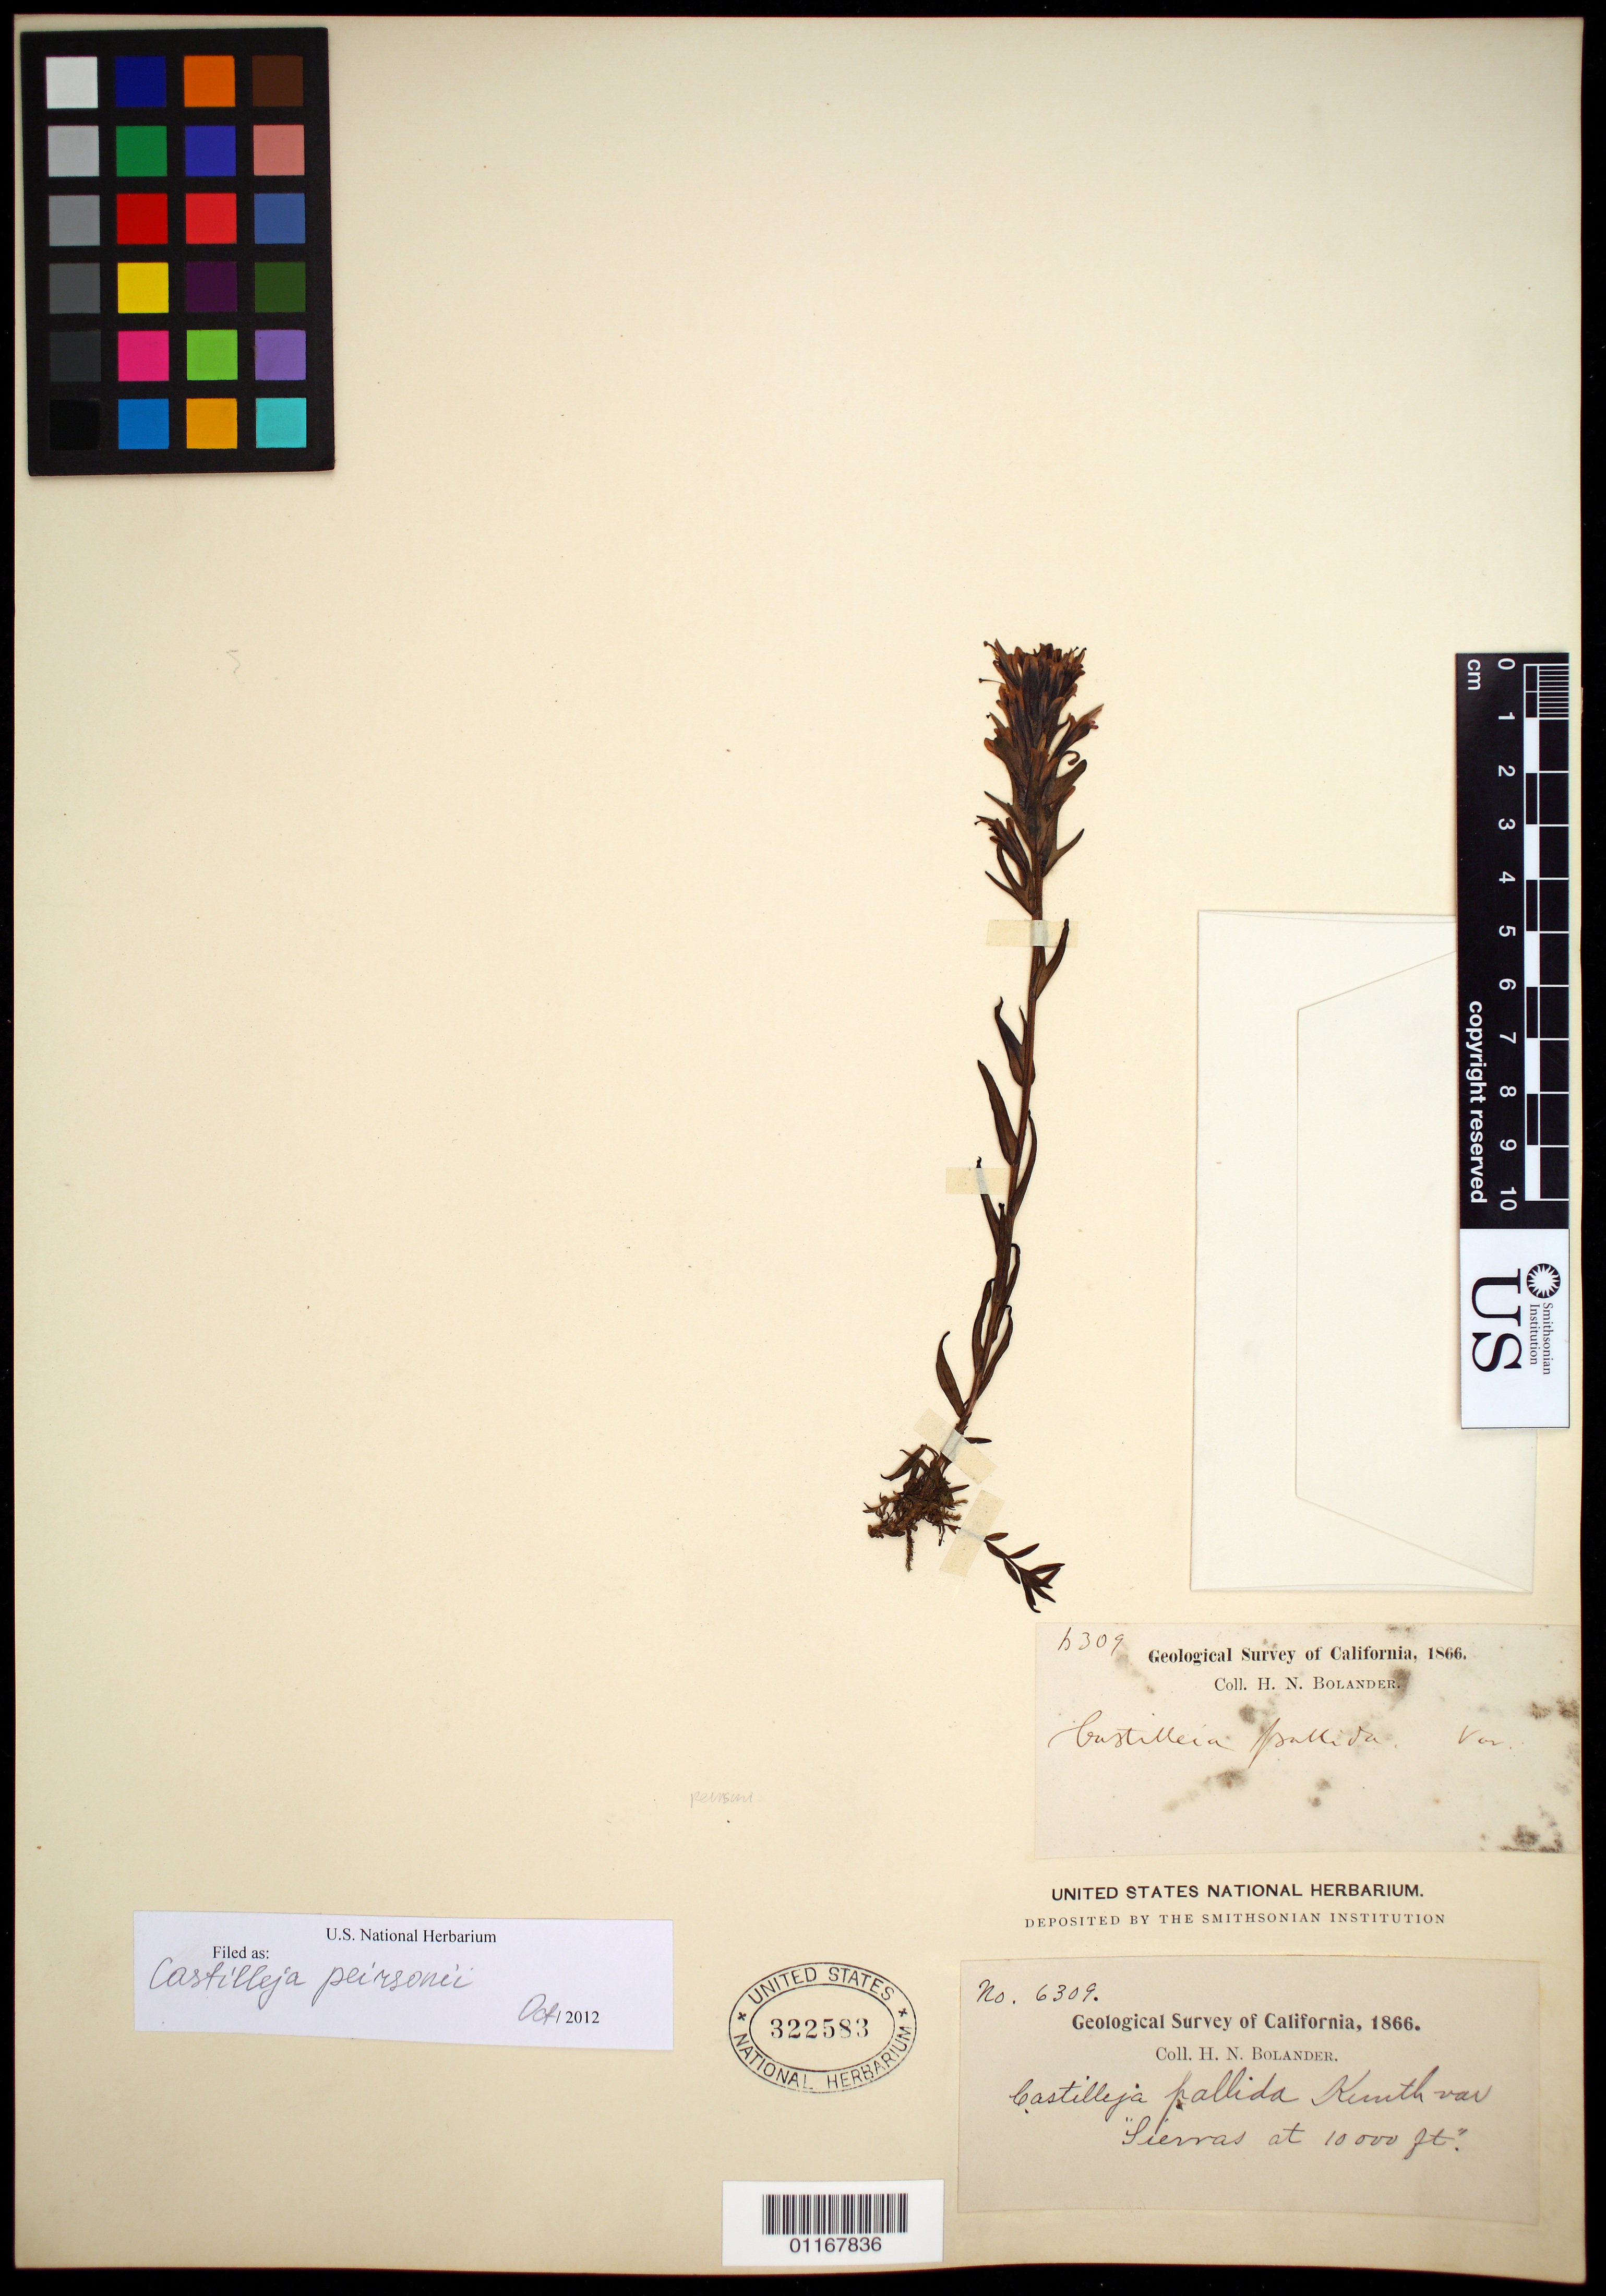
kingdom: Plantae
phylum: Tracheophyta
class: Magnoliopsida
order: Lamiales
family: Orobanchaceae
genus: Castilleja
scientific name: Castilleja peirsonii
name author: Eastw.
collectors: H. Bolander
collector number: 6309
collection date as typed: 1866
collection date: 1866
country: United States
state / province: California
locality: Sierras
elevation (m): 3048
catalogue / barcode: US 322583